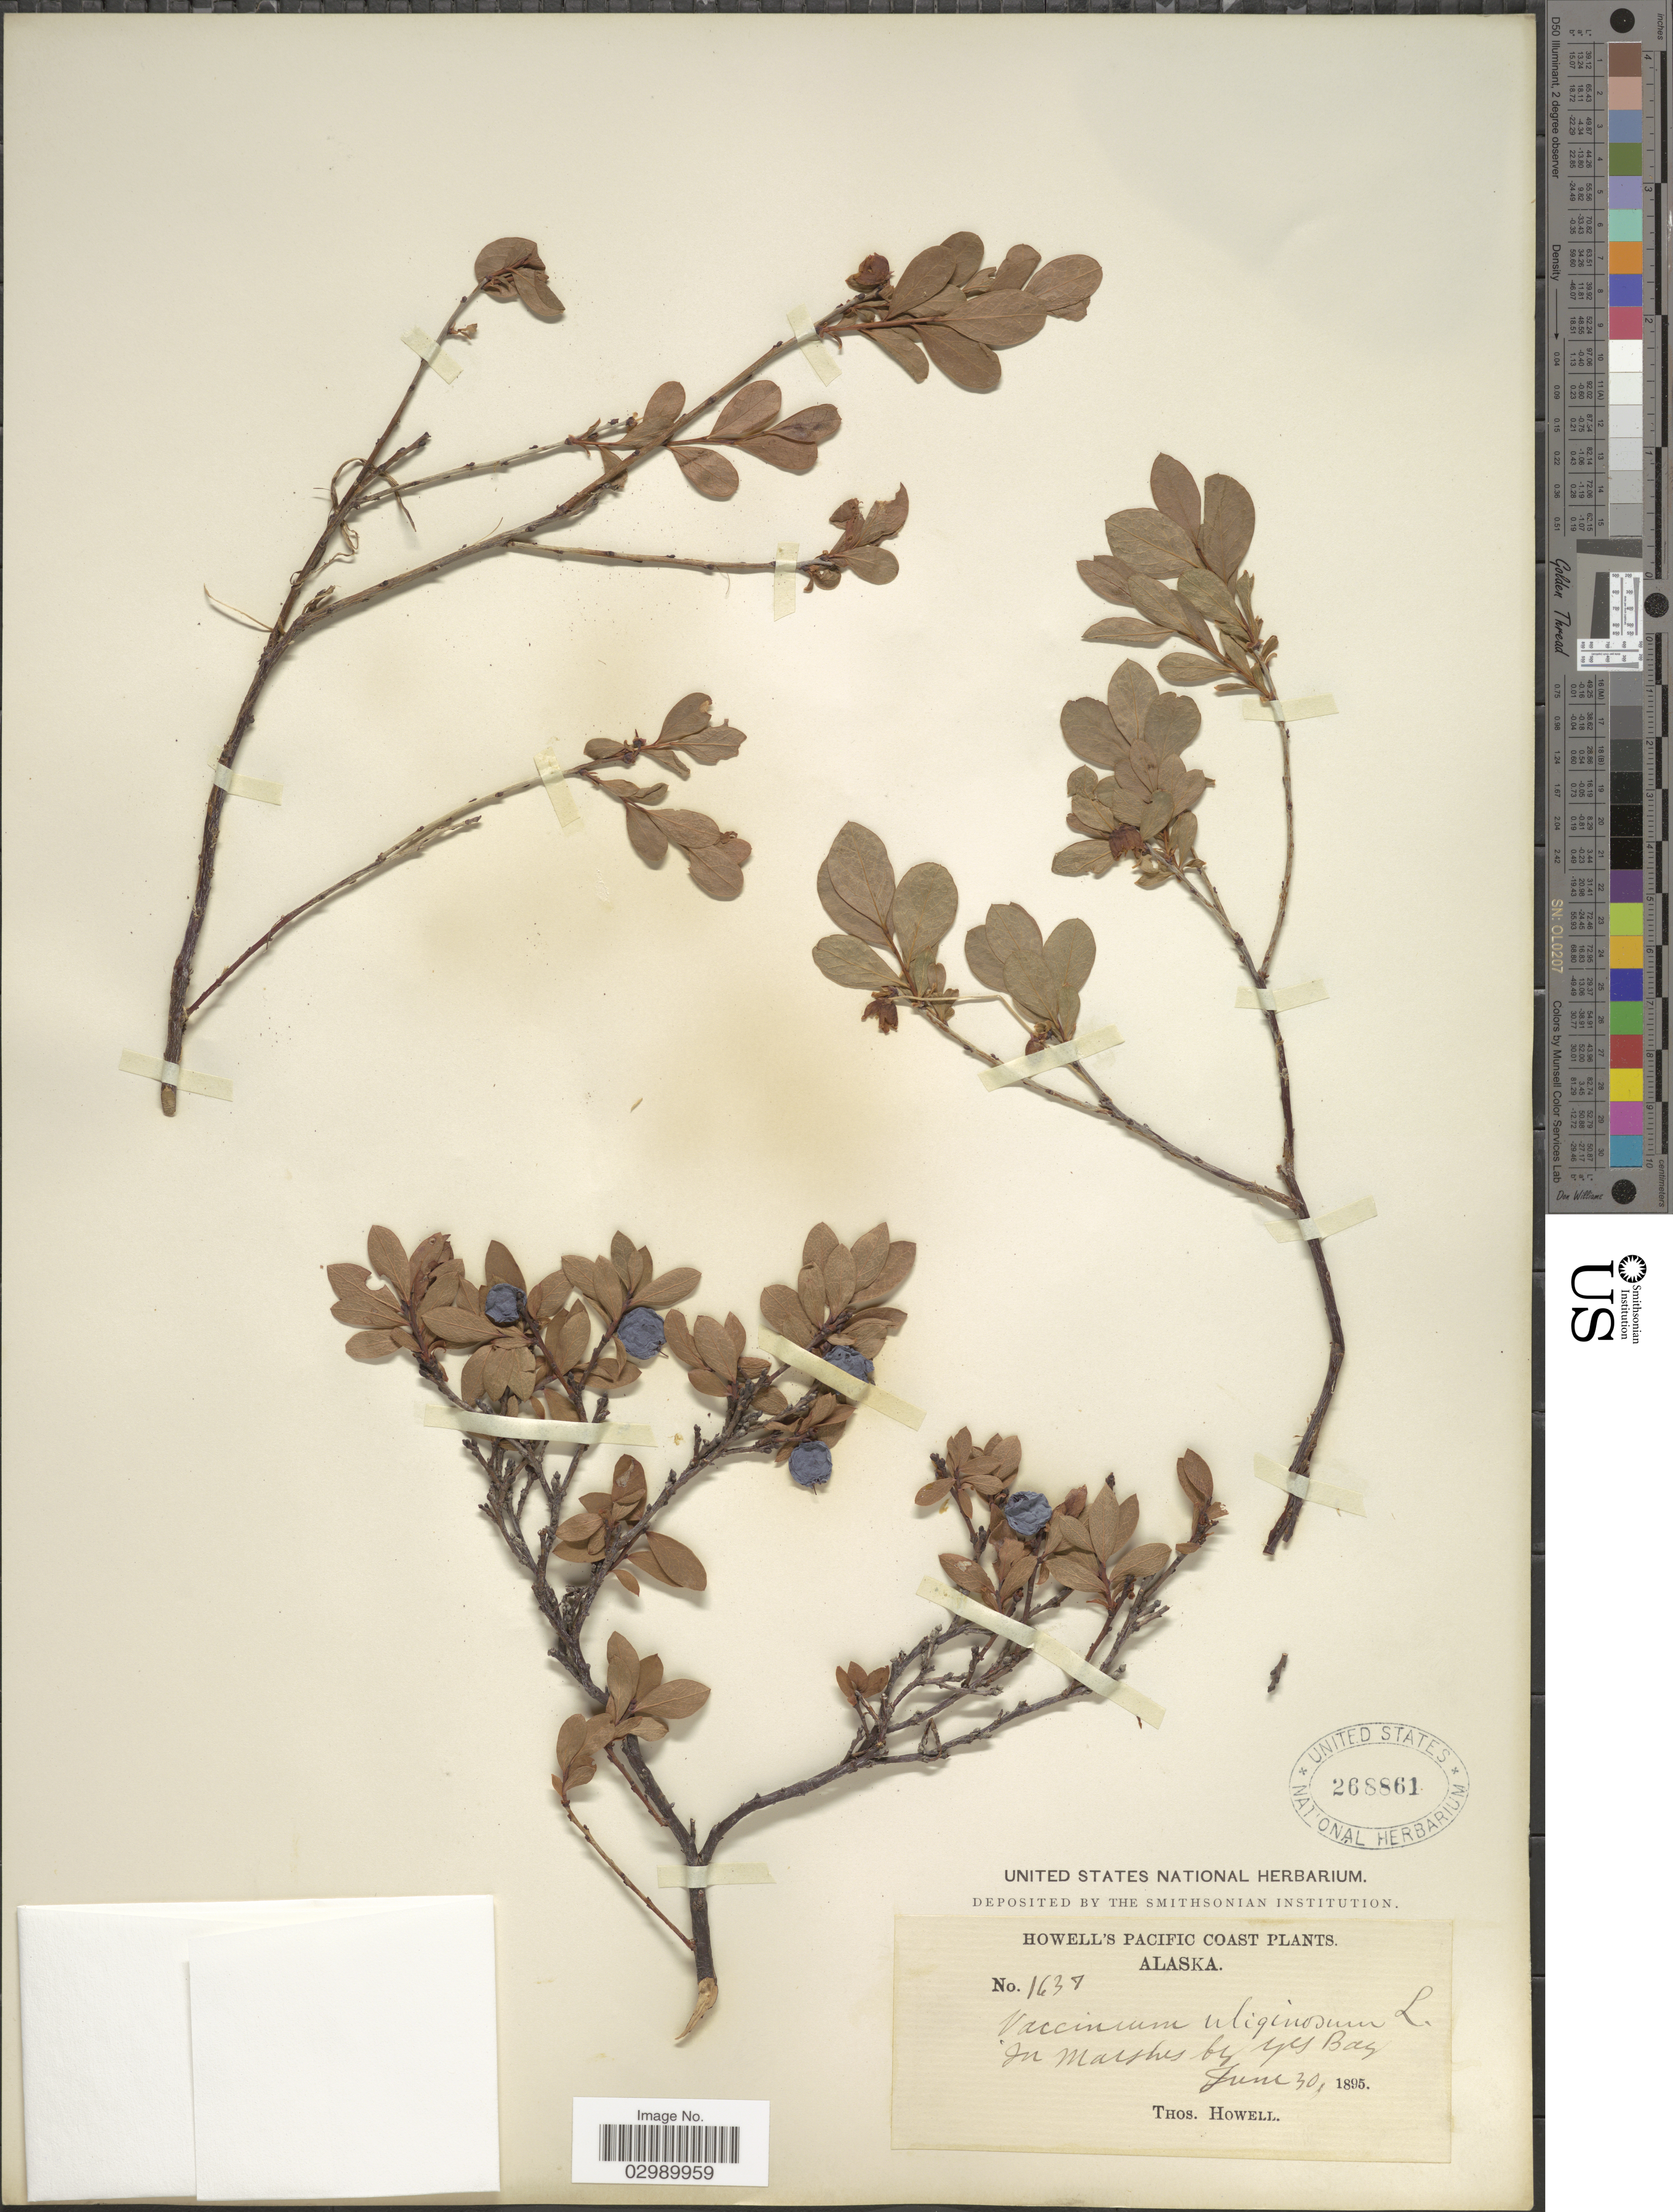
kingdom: Plantae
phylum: Tracheophyta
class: Magnoliopsida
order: Ericales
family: Ericaceae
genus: Vaccinium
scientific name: Vaccinium uliginosum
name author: L.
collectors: T. Howell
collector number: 1637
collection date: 1895-06-30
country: United States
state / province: Alaska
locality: Howell's Pacific Coast, Alaska, In marshes by Yes Bay.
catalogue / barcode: US 268861